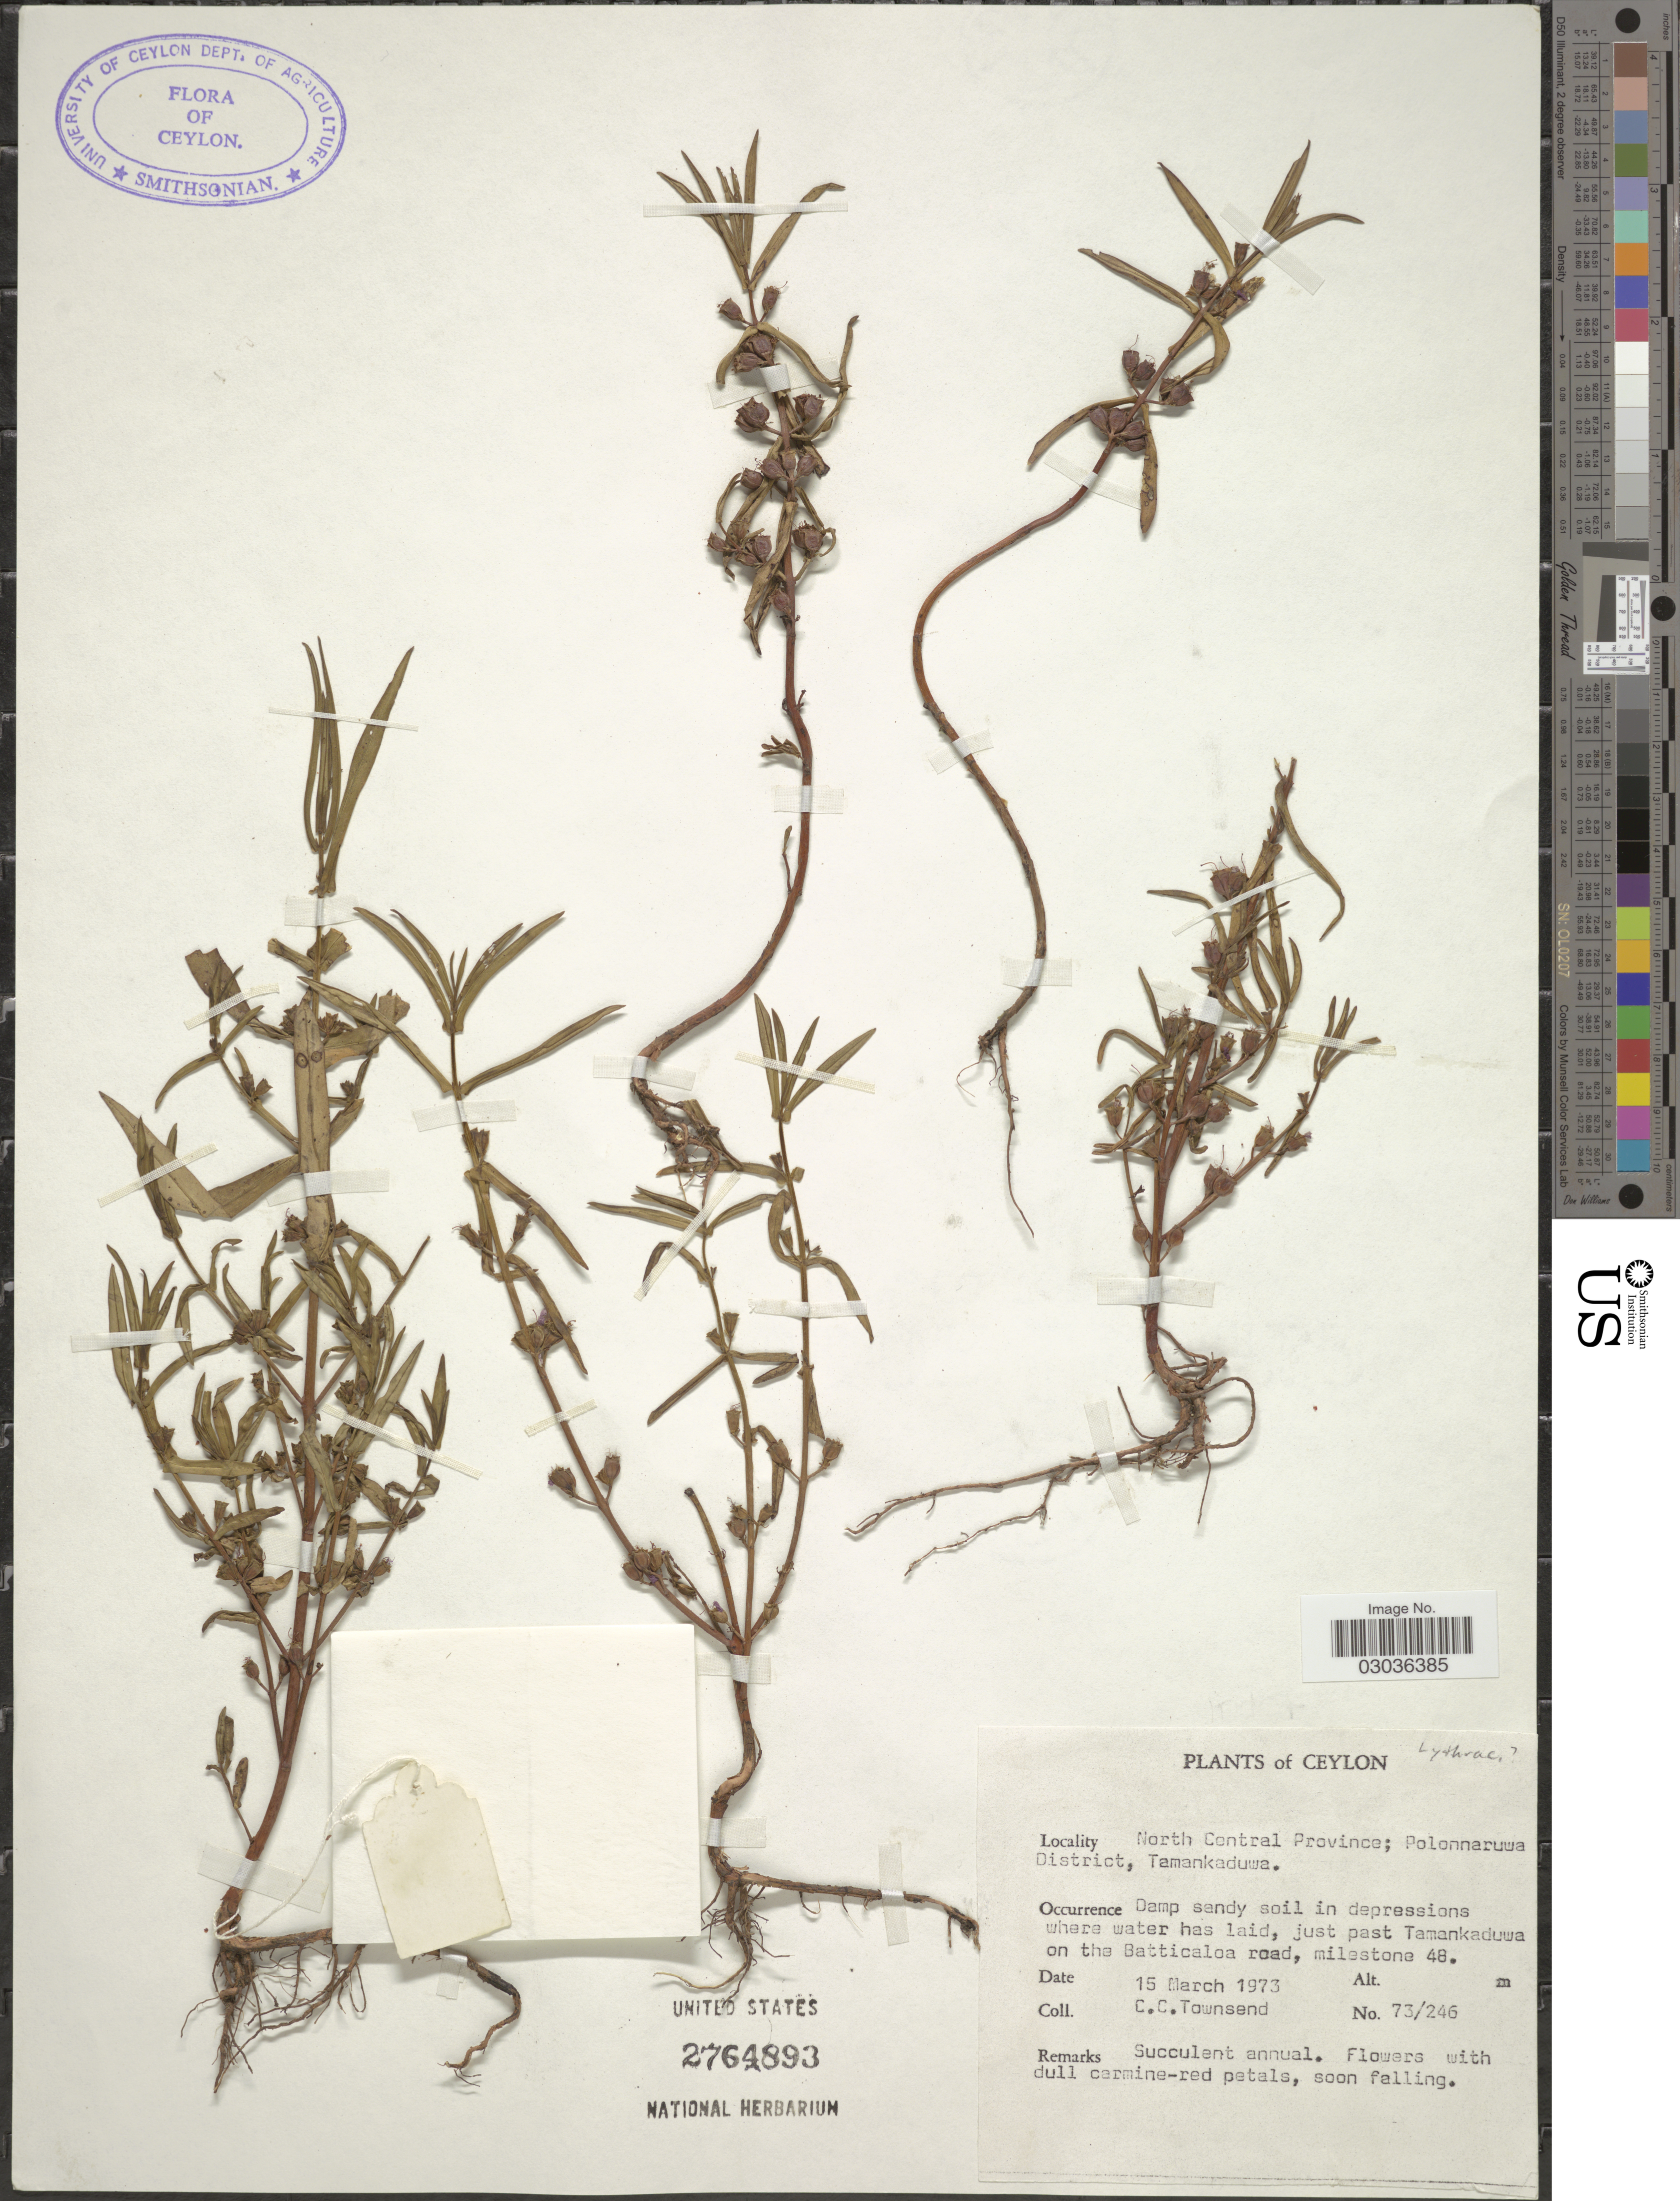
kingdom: Plantae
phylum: Tracheophyta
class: Magnoliopsida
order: Myrtales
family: Lythraceae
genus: Ammannia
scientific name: Ammannia sp.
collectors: C. C. Townsend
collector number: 73/246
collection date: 1973-03-15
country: Sri Lanka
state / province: North Central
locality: Ceylon. Polonnaruwa District, Tamankaduwa. Just past Tamankaduwa on the Batticoloa road, milestone 48.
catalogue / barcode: US 2764893